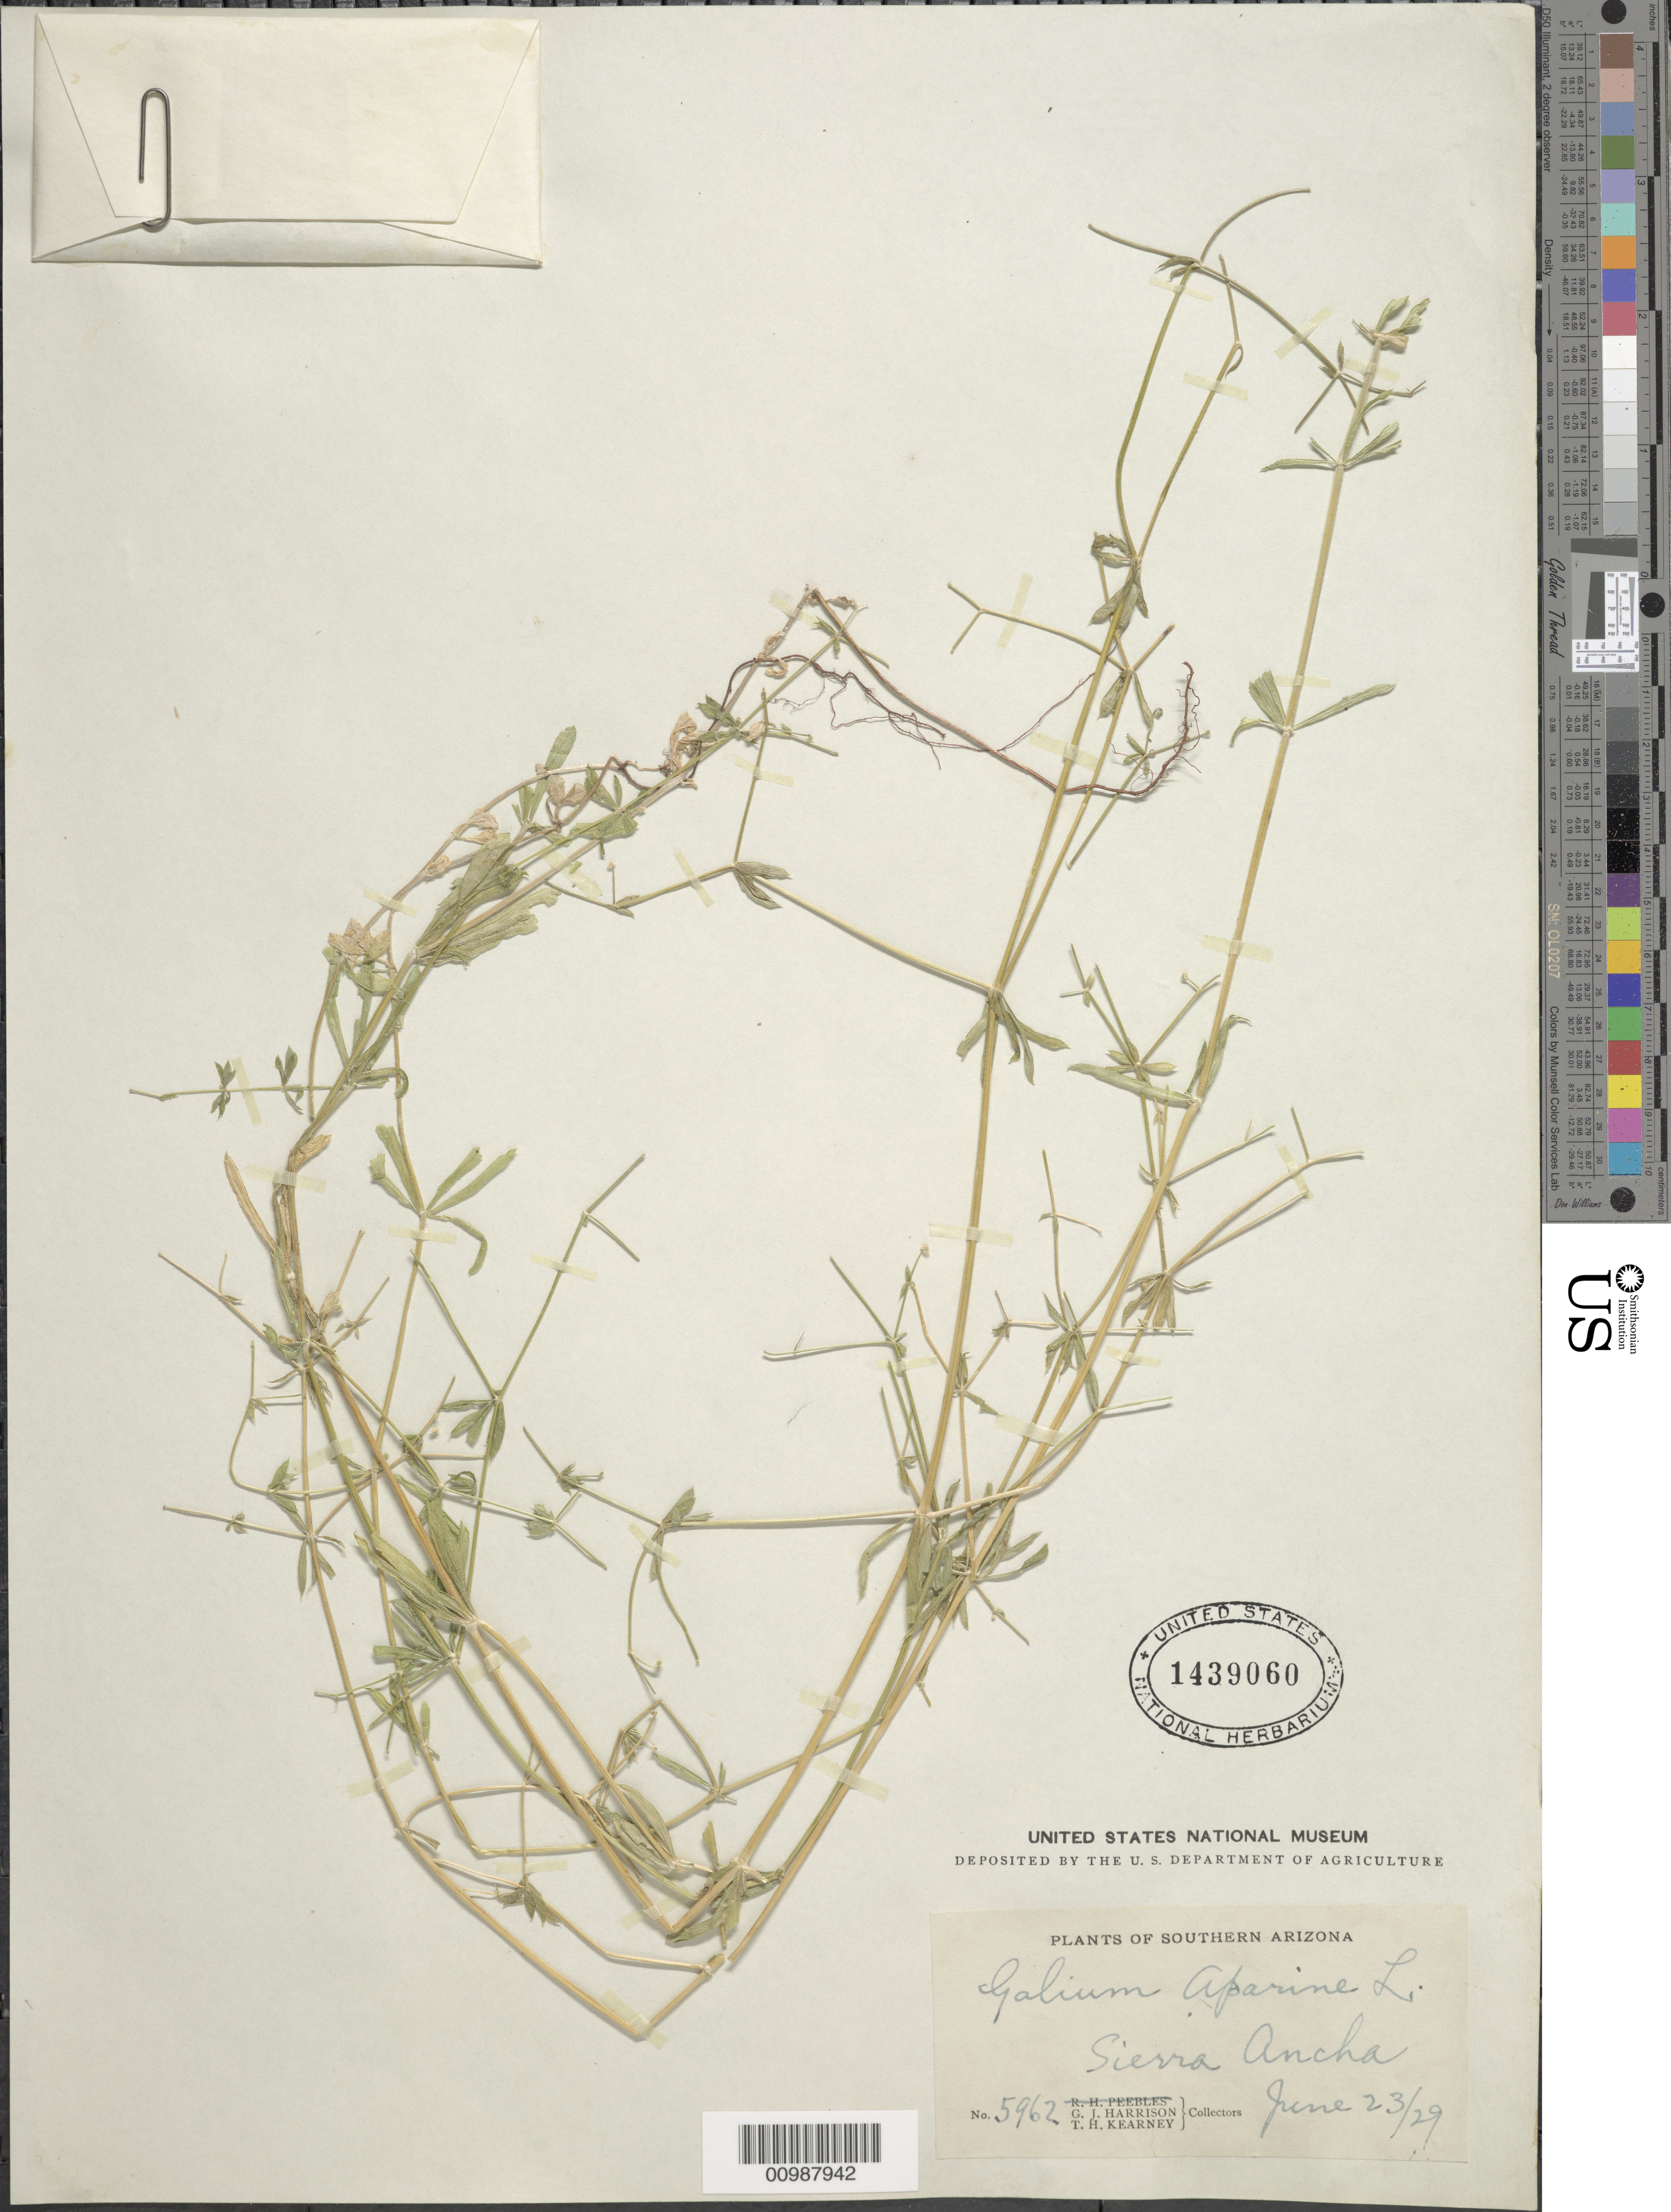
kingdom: Plantae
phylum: Tracheophyta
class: Magnoliopsida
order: Gentianales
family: Rubiaceae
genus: Galium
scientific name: Galium aparine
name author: L.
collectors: G. J. Harrison & T. H. Kearney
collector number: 5962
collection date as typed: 23 Jun 1829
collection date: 1829-06-23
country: United States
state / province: Arizona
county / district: Gila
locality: Sierra Ancha.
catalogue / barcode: US 1439060